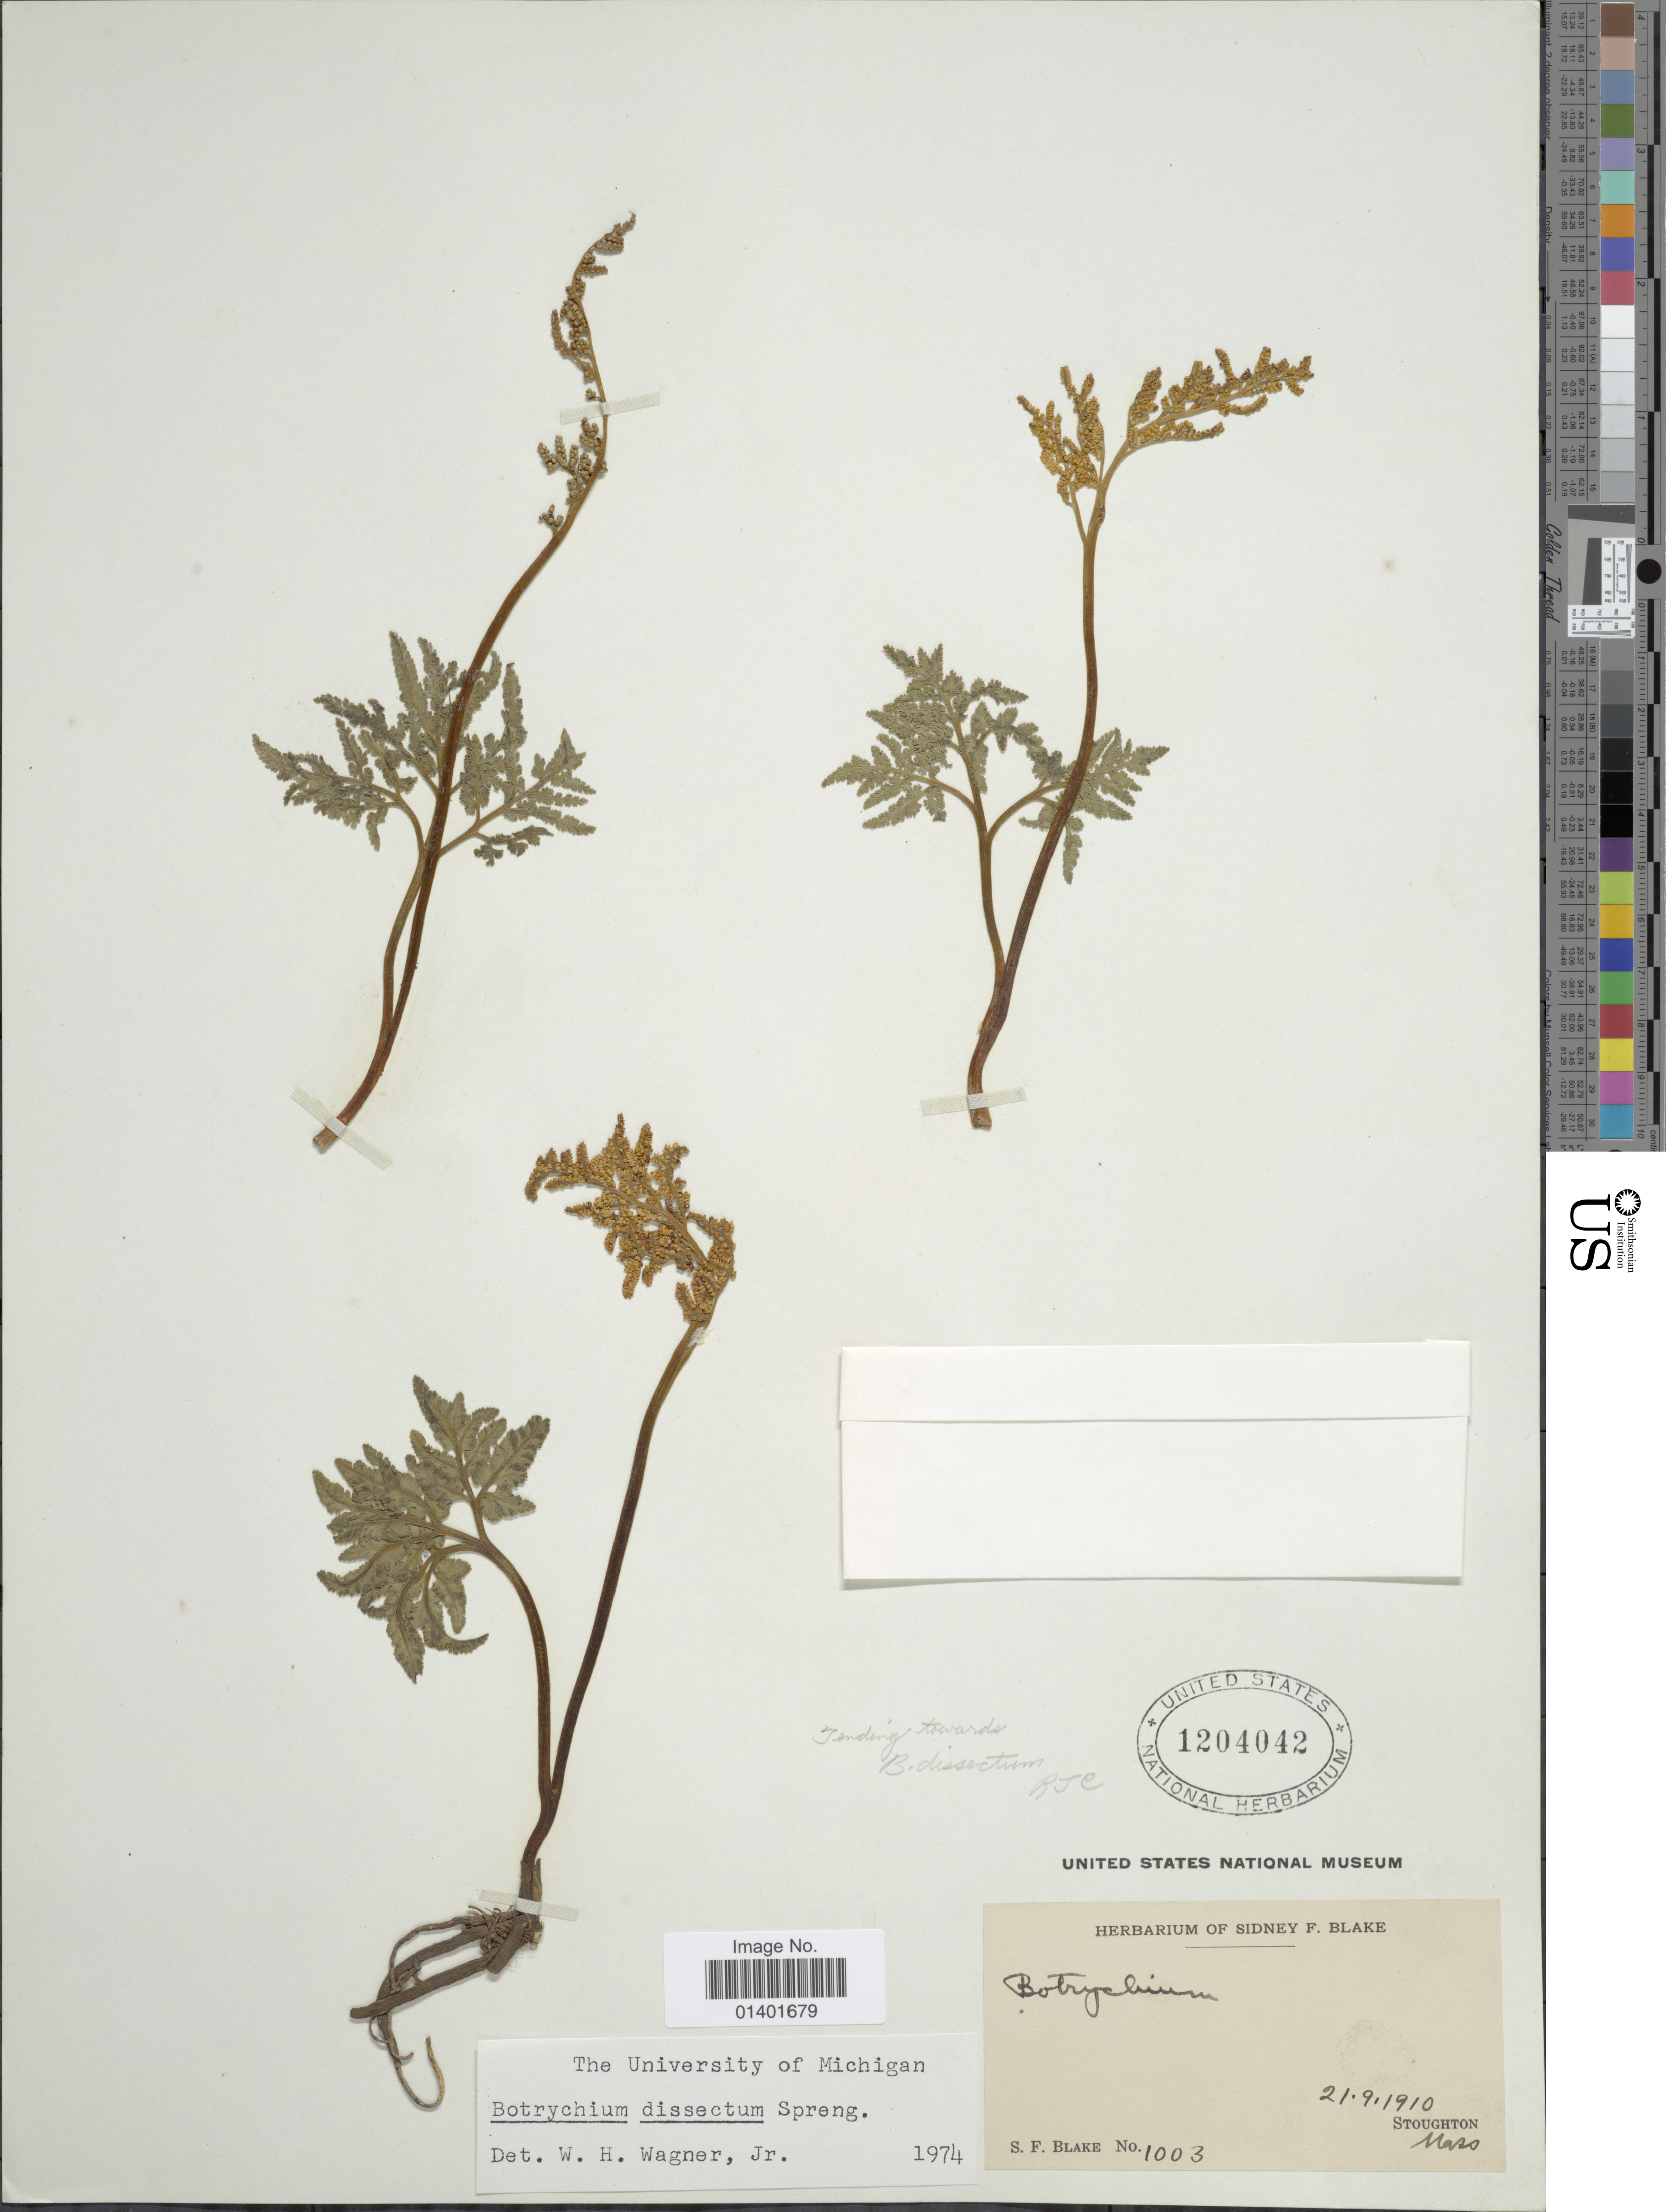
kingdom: Plantae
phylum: Tracheophyta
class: Polypodiopsida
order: Ophioglossales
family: Ophioglossaceae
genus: Botrychium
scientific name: Botrychium dissectum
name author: Spreng.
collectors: S. Blake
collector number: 1003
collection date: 1910-09-21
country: United States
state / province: Massachusetts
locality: Stoughton.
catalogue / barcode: US 1204042